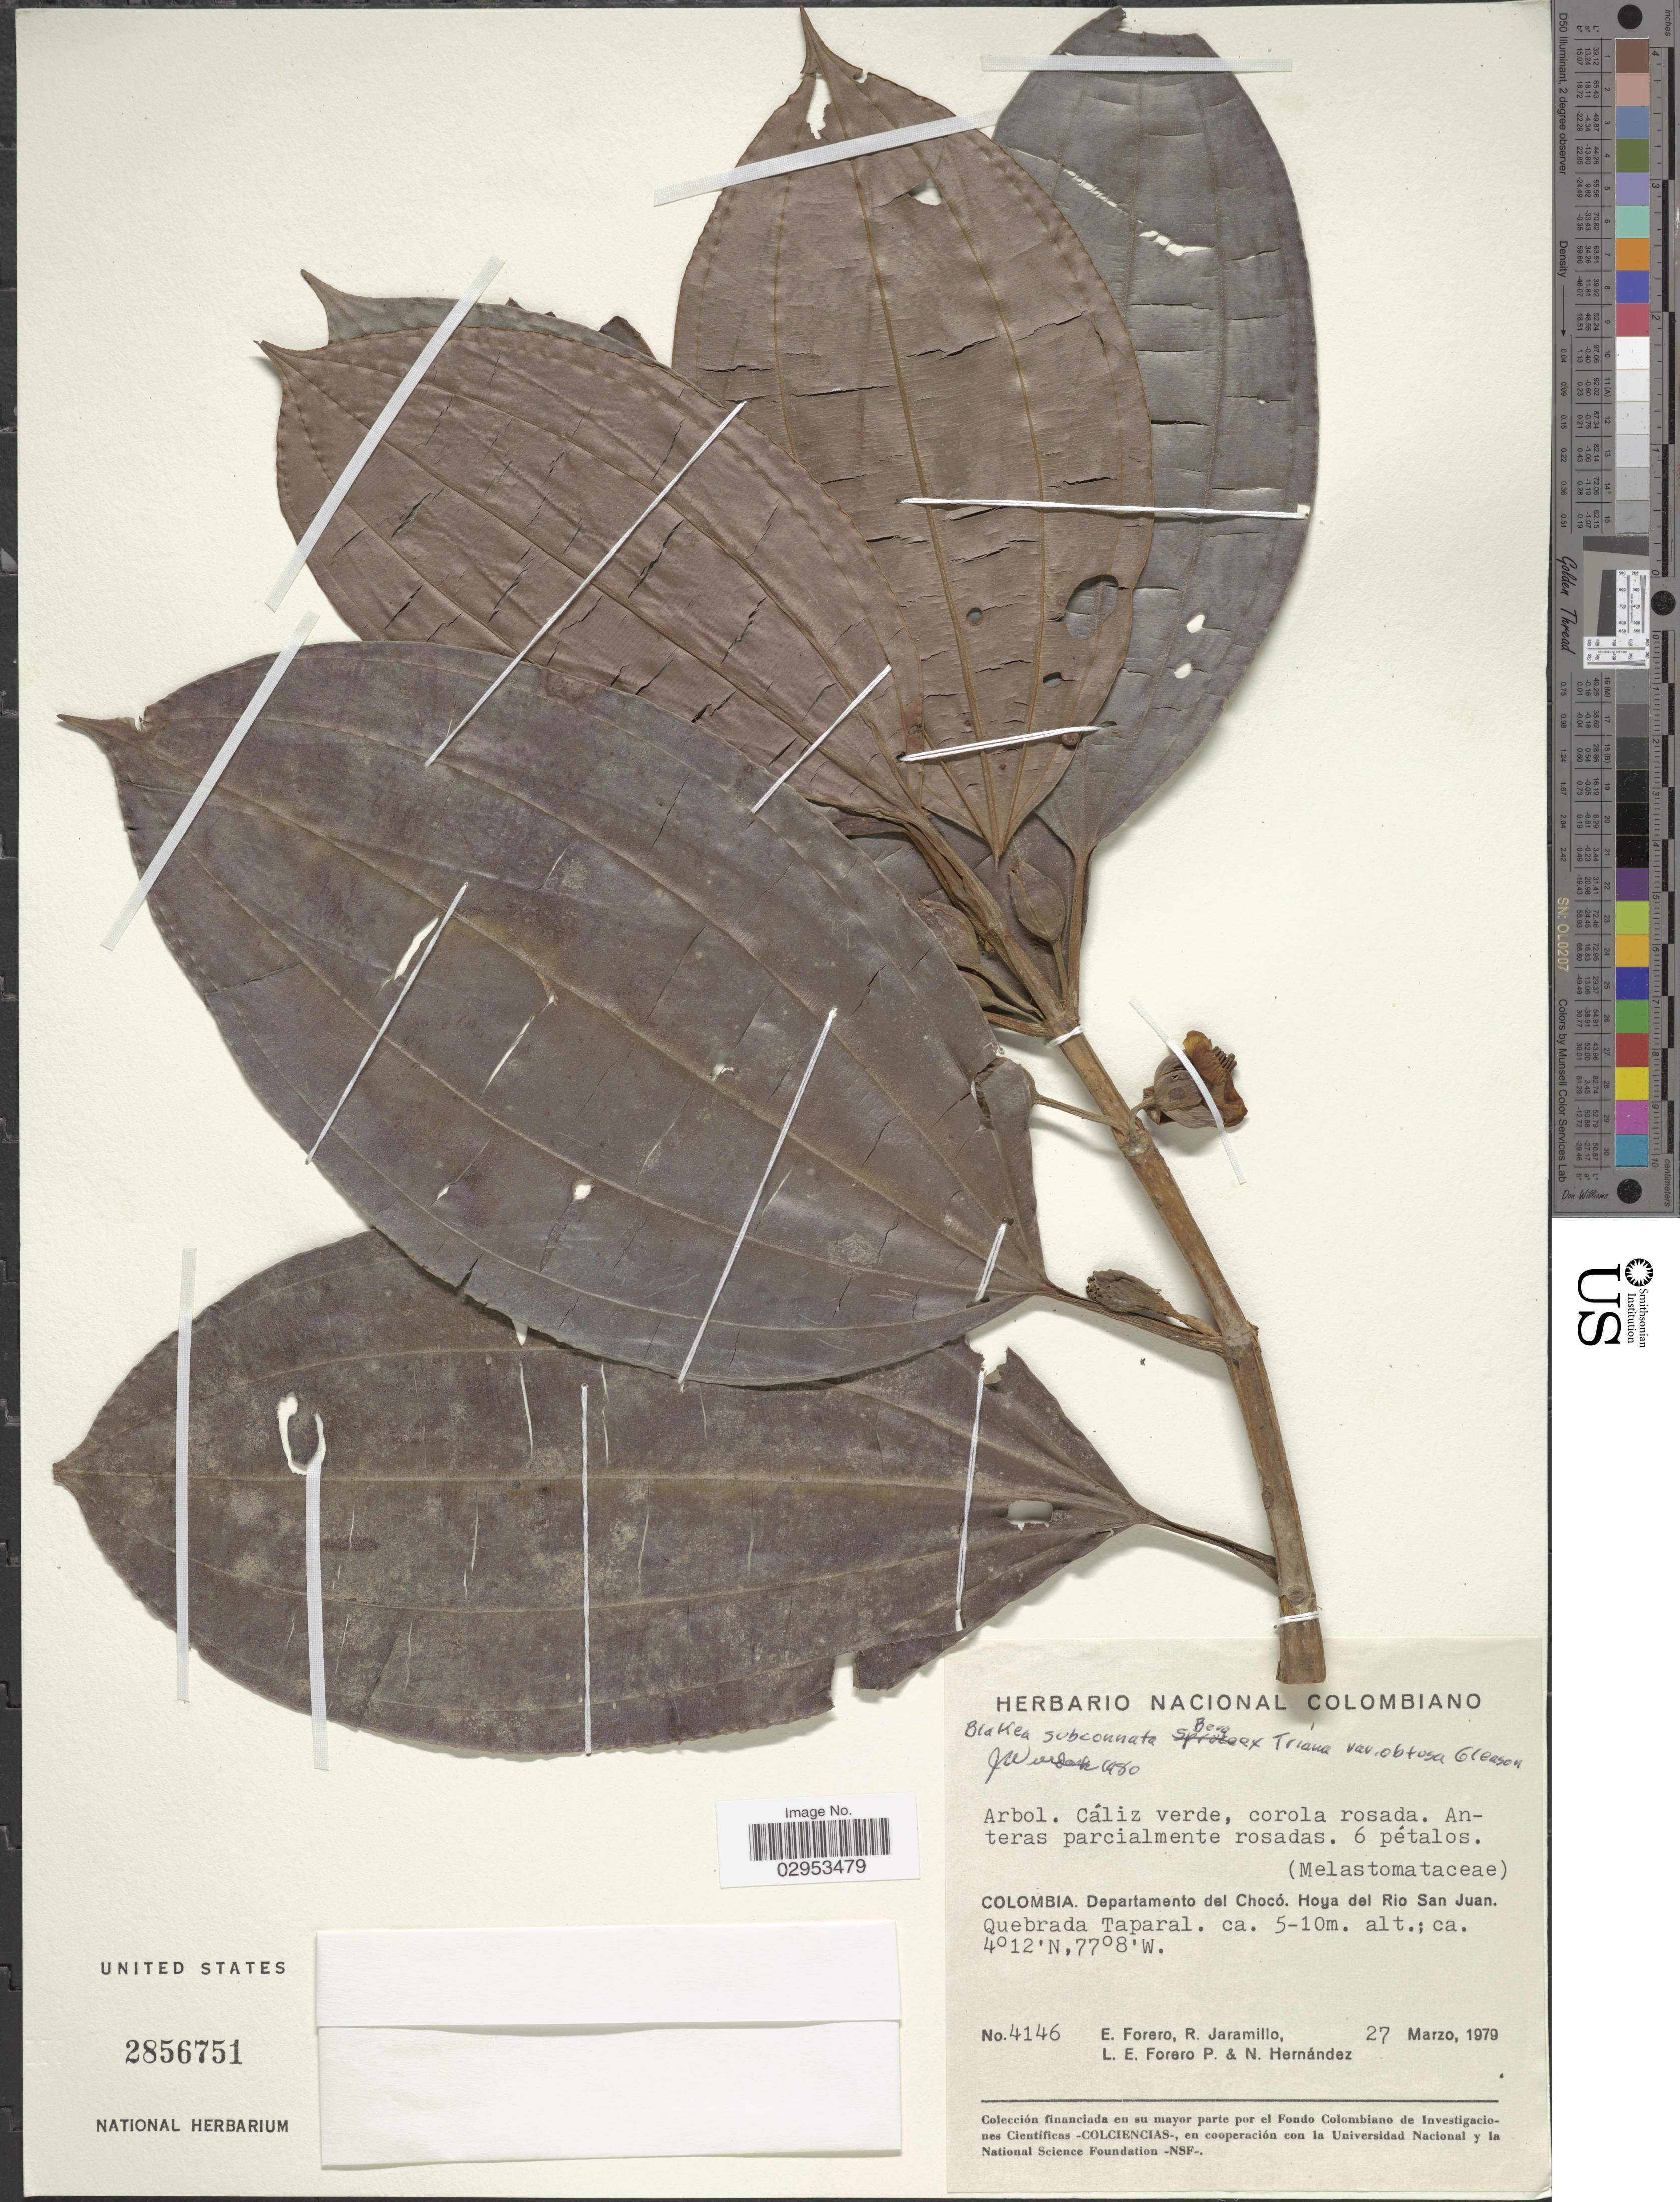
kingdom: Plantae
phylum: Tracheophyta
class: Magnoliopsida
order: Myrtales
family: Melastomataceae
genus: Blakea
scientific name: Blakea subconnata var. obtusa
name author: Gleason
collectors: E. Forero, R. Jaramillo, L. E. Forero & N. Hernandez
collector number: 4146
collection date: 1979-03-27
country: Colombia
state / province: Chocó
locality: Departamento del Chocó. Hoya del Rio San Juan. Quebrada Taparal.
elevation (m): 5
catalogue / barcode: US 2856751